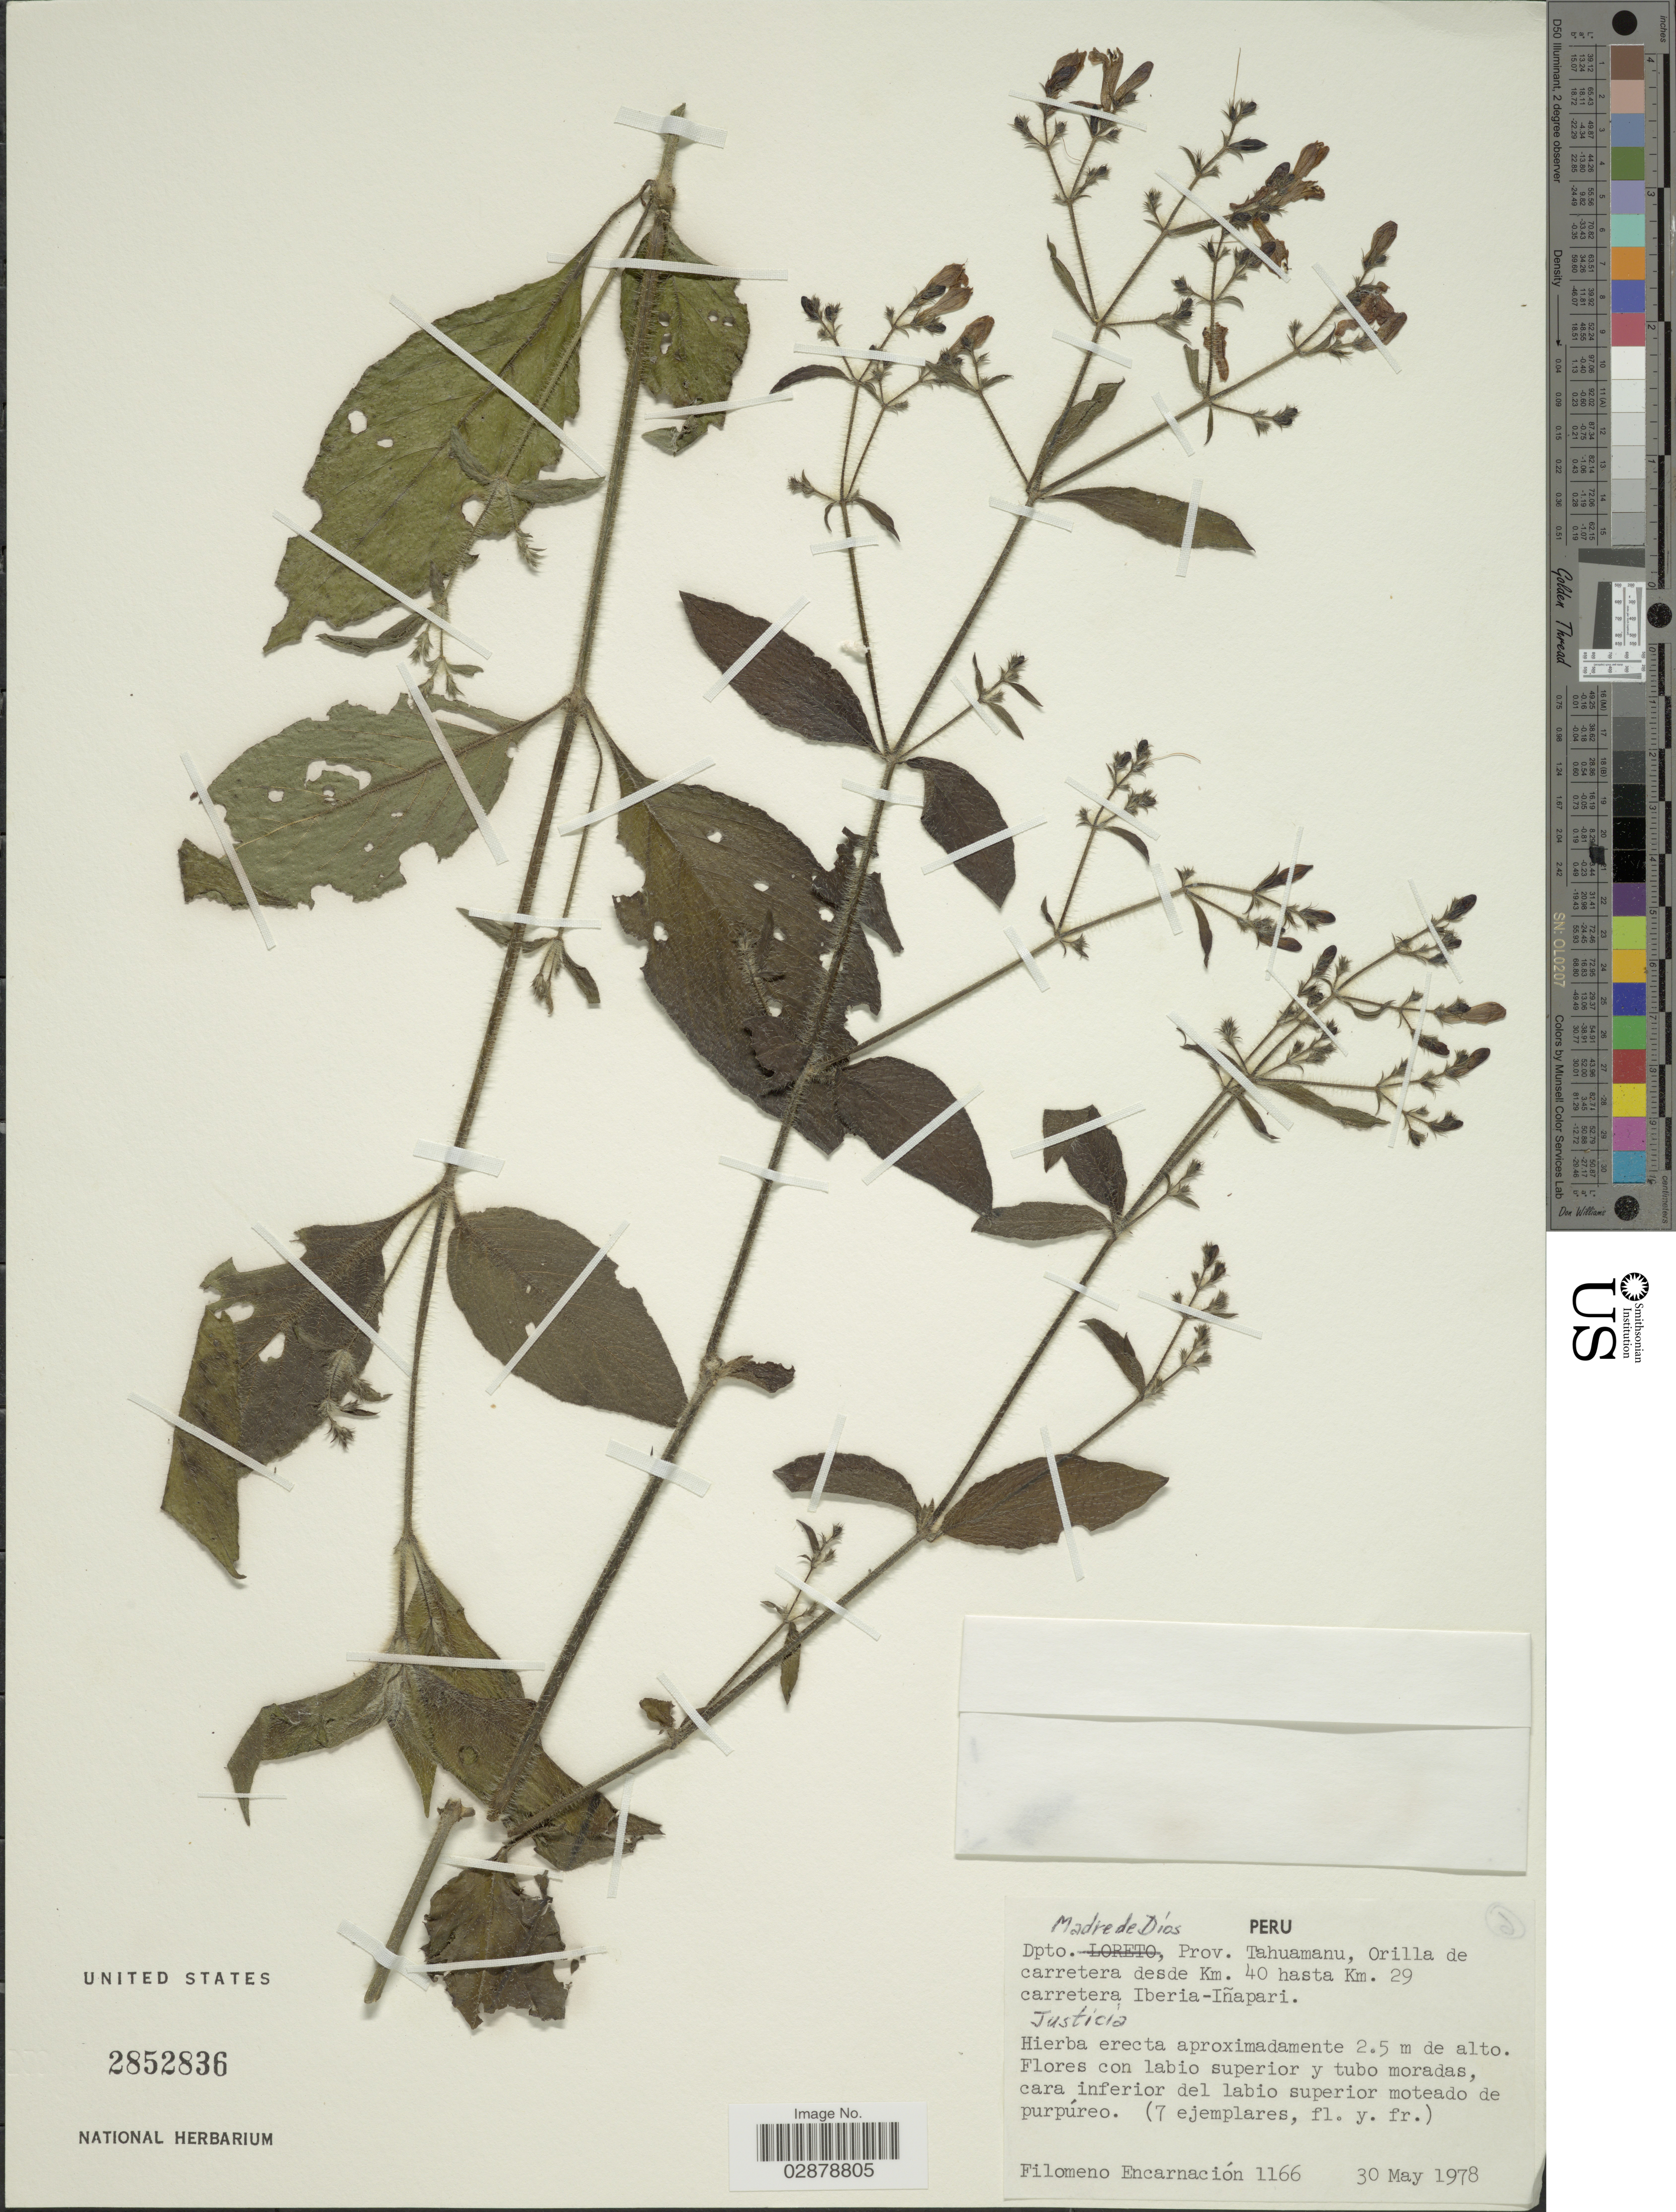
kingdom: Plantae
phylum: Tracheophyta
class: Magnoliopsida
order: Lamiales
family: Acanthaceae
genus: Justicia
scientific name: Justicia cuzcoensis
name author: Lindau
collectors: F. Encarnación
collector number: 1166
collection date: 1978-05-30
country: Peru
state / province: Madre de Dios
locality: Dpto. Madre de Díos, Prov. Tahuamanu, Orilla de carretera desde Km. 40 hasta Km. 29 carretera Iberia-Iñapari.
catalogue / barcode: US 2852836